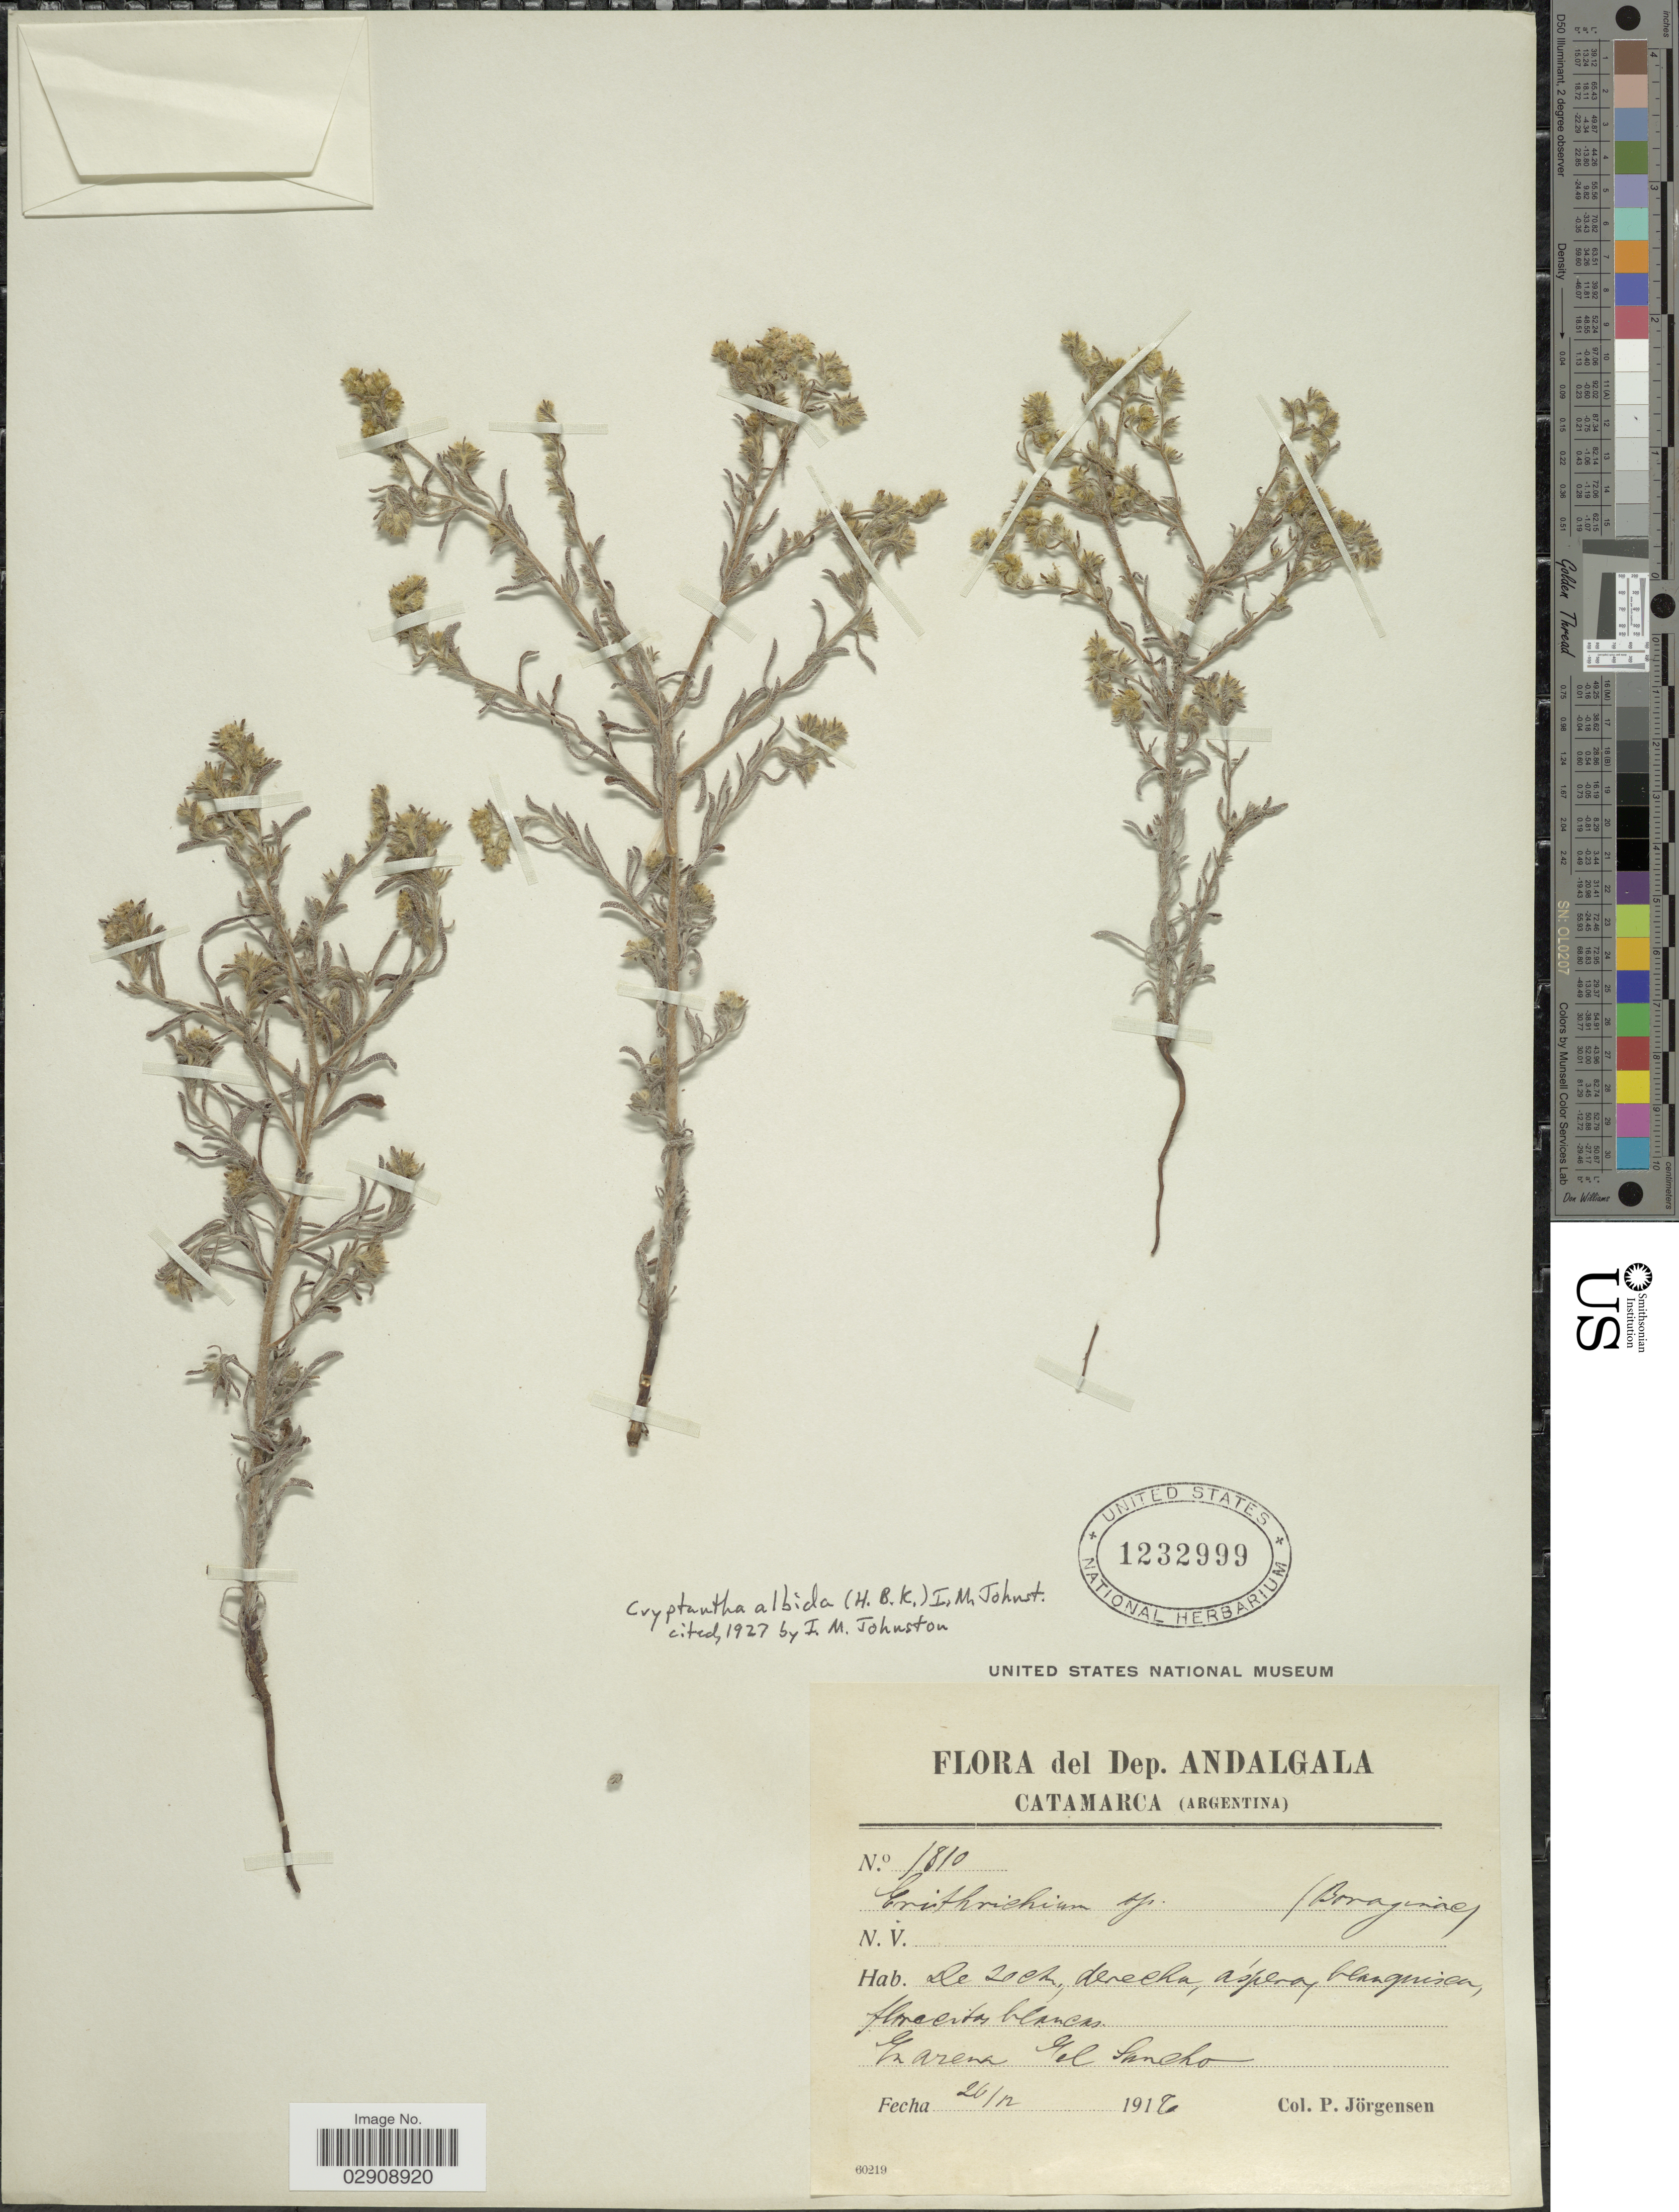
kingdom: Plantae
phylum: Tracheophyta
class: Magnoliopsida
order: Boraginales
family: Boraginaceae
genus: Johnstonella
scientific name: Johnstonella albida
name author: (Kunth) M.E. Mabry & M.G. Simpson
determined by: Moroni, Pablo, (SI), Instituto de Botanica Darwinion (ARGENTINA)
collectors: P. Jörgensen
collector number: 1810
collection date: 1916-12-26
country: Argentina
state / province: Catamarca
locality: Dep. Andalgala Catamarca (Argentina). In arena El Suncho.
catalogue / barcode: US 1232999